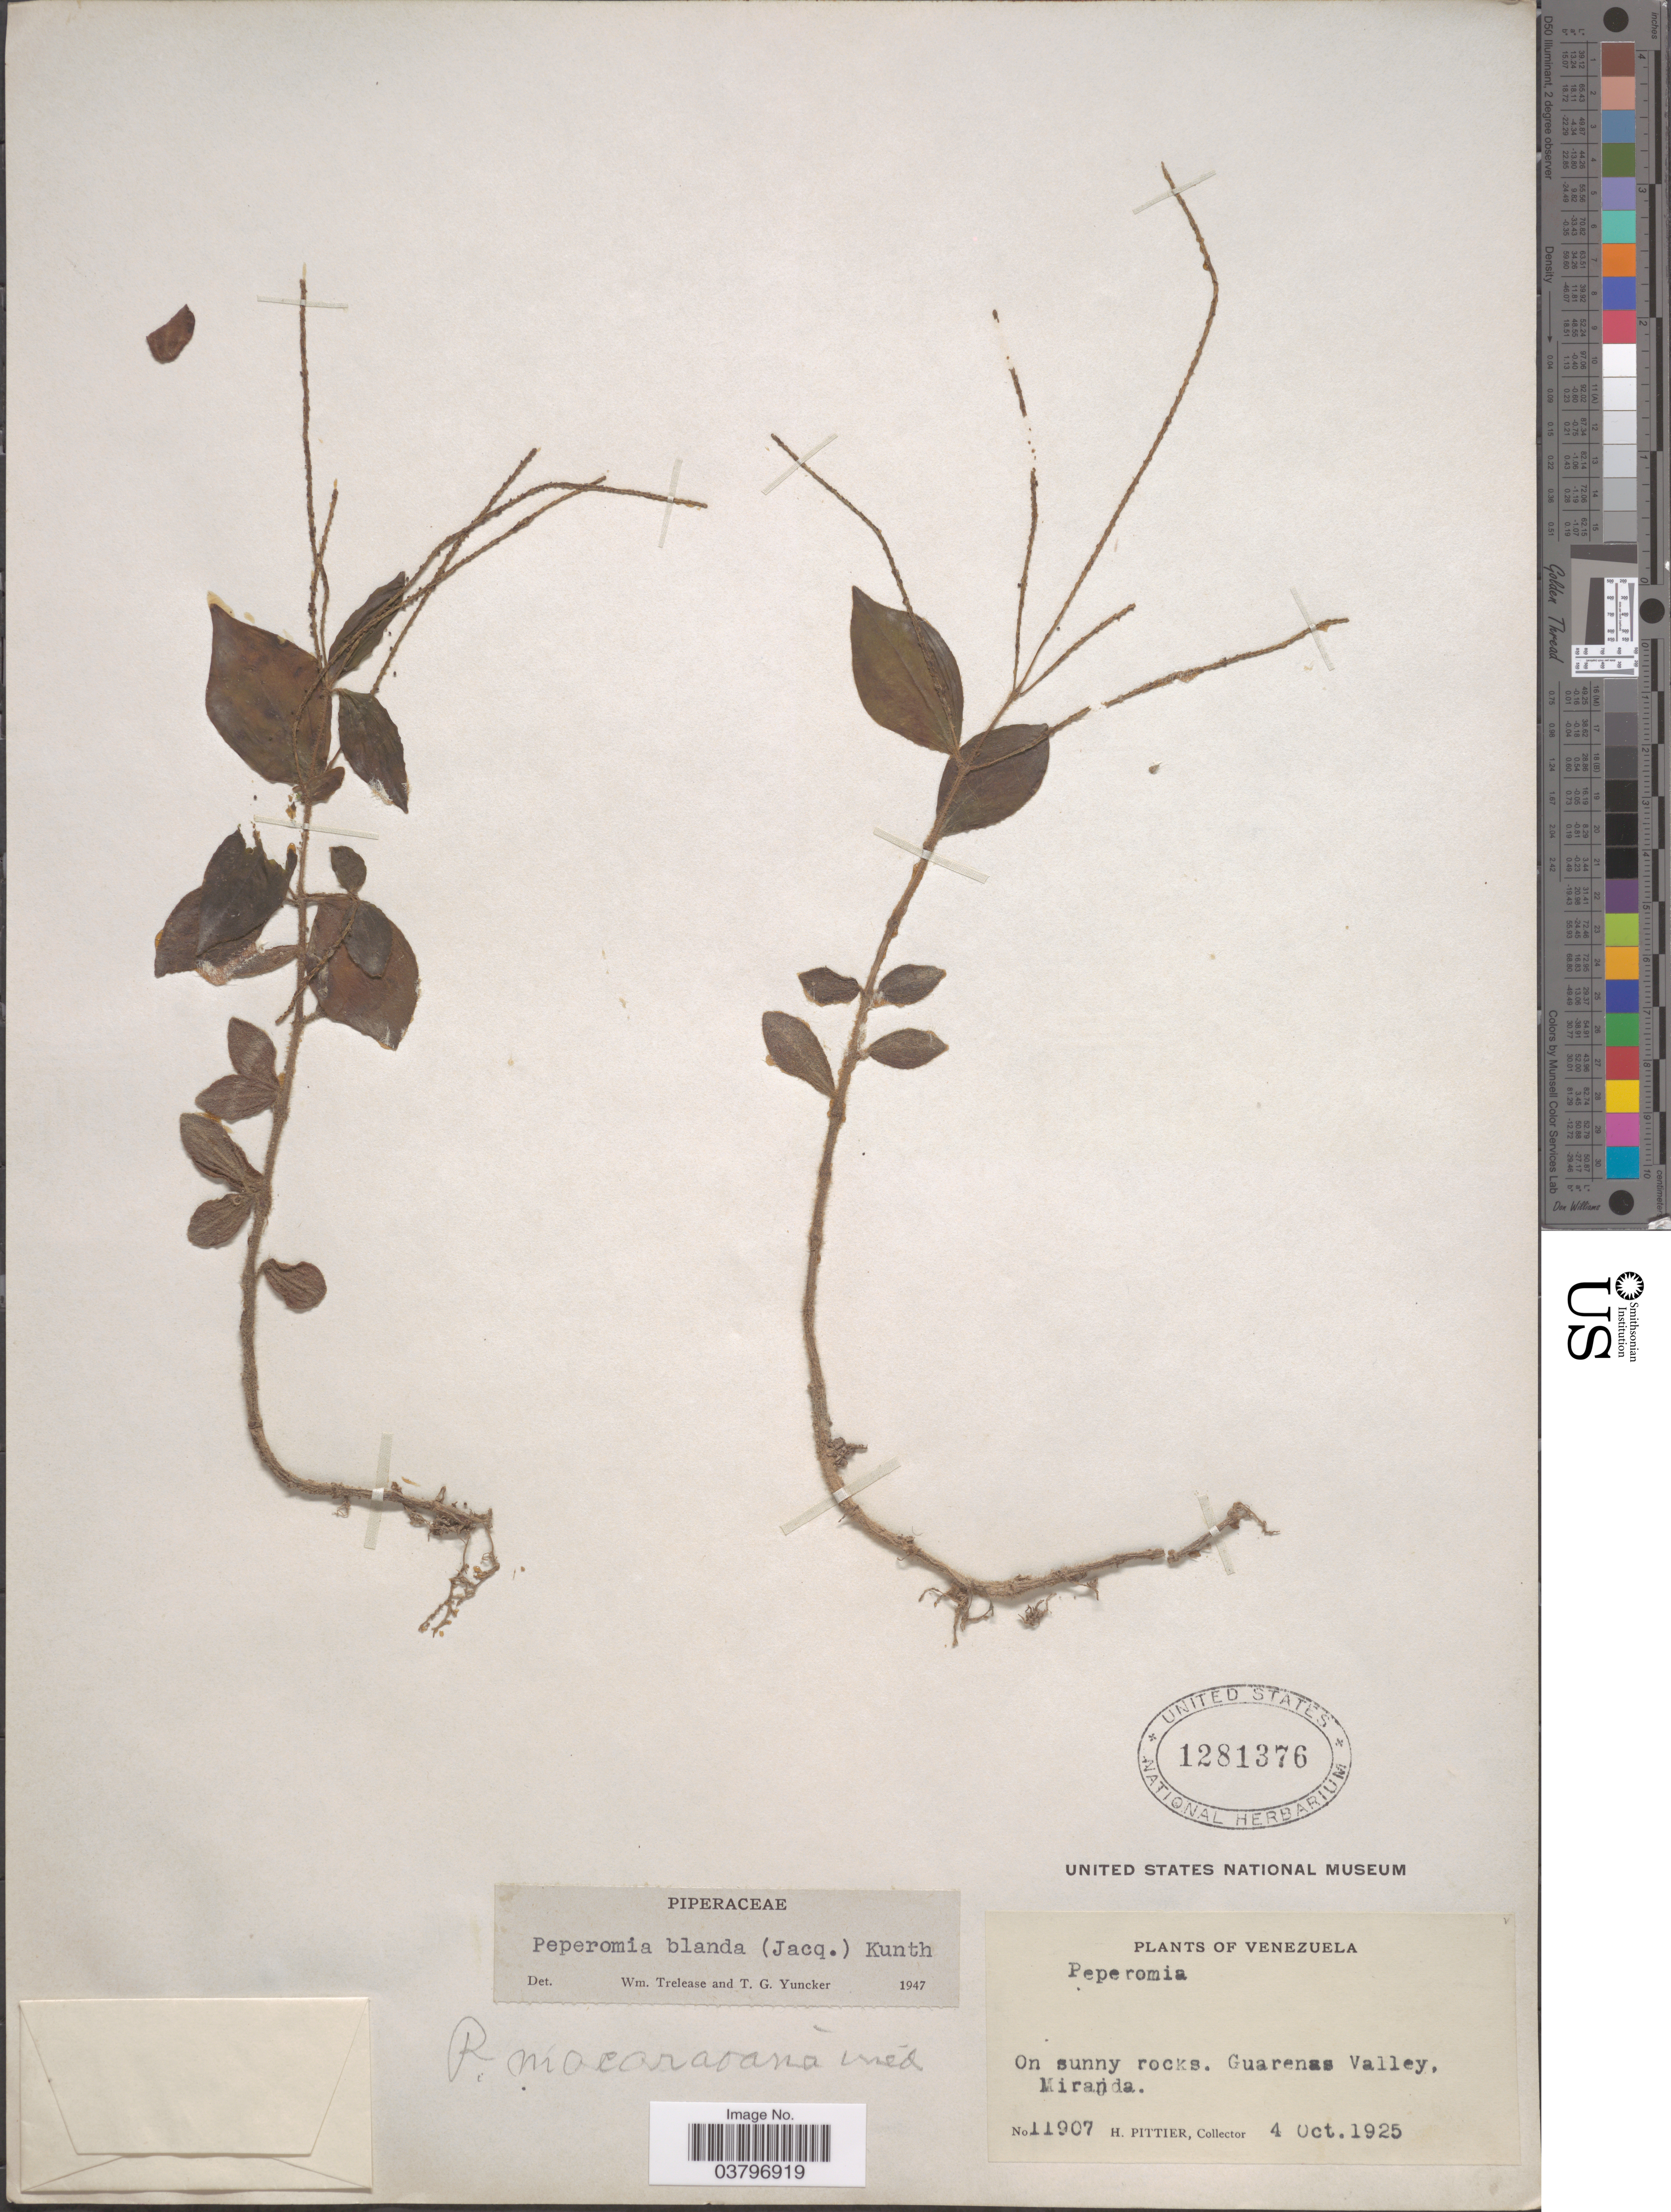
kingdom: Plantae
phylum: Tracheophyta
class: Magnoliopsida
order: Piperales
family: Piperaceae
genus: Peperomia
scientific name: Peperomia blanda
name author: (Jacq.) Kunth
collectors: H. F. Pittier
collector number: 11907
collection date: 1925-10-04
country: Venezuela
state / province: Miranda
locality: Guarenas Valley.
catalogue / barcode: US 1281376